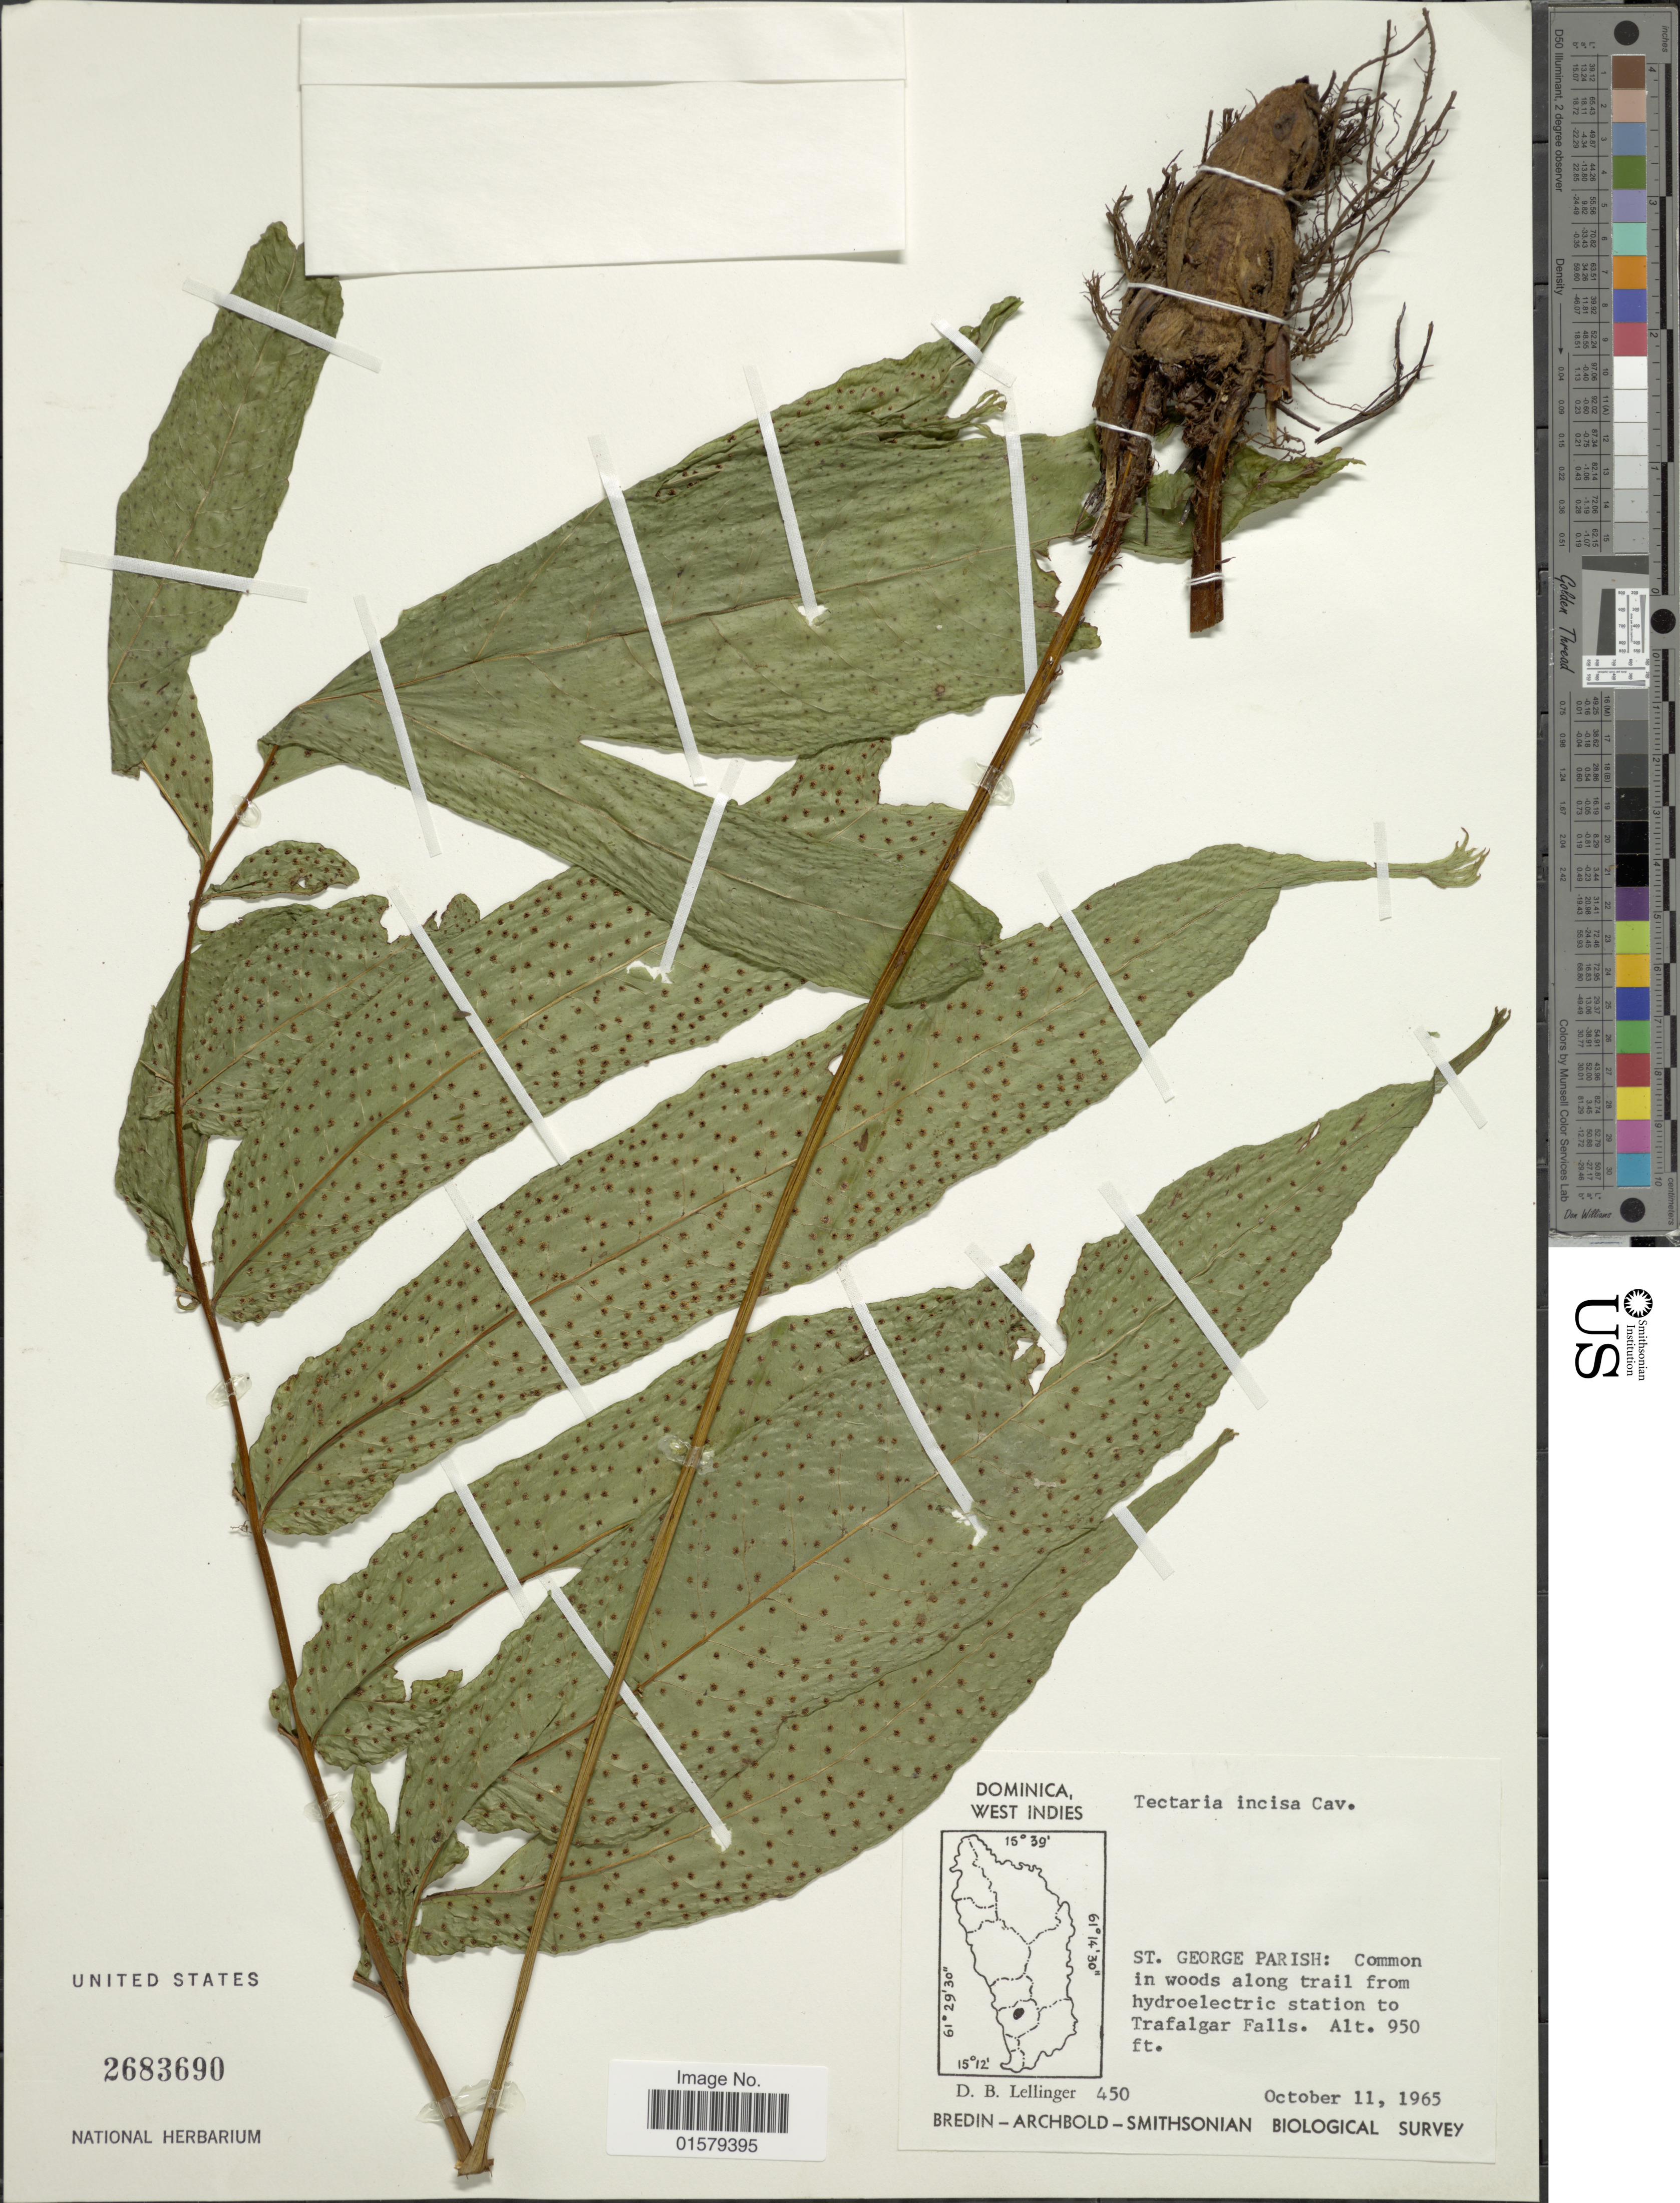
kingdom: Plantae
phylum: Tracheophyta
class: Polypodiopsida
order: Polypodiales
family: Tectariaceae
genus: Tectaria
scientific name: Tectaria incisa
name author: Cav.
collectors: D. B. Lellinger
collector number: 450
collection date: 1965-10-11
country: Dominica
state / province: St. George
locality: Common in woods along trail from hydroelectric station to Trafalgar Falls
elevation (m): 290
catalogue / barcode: US 2683690